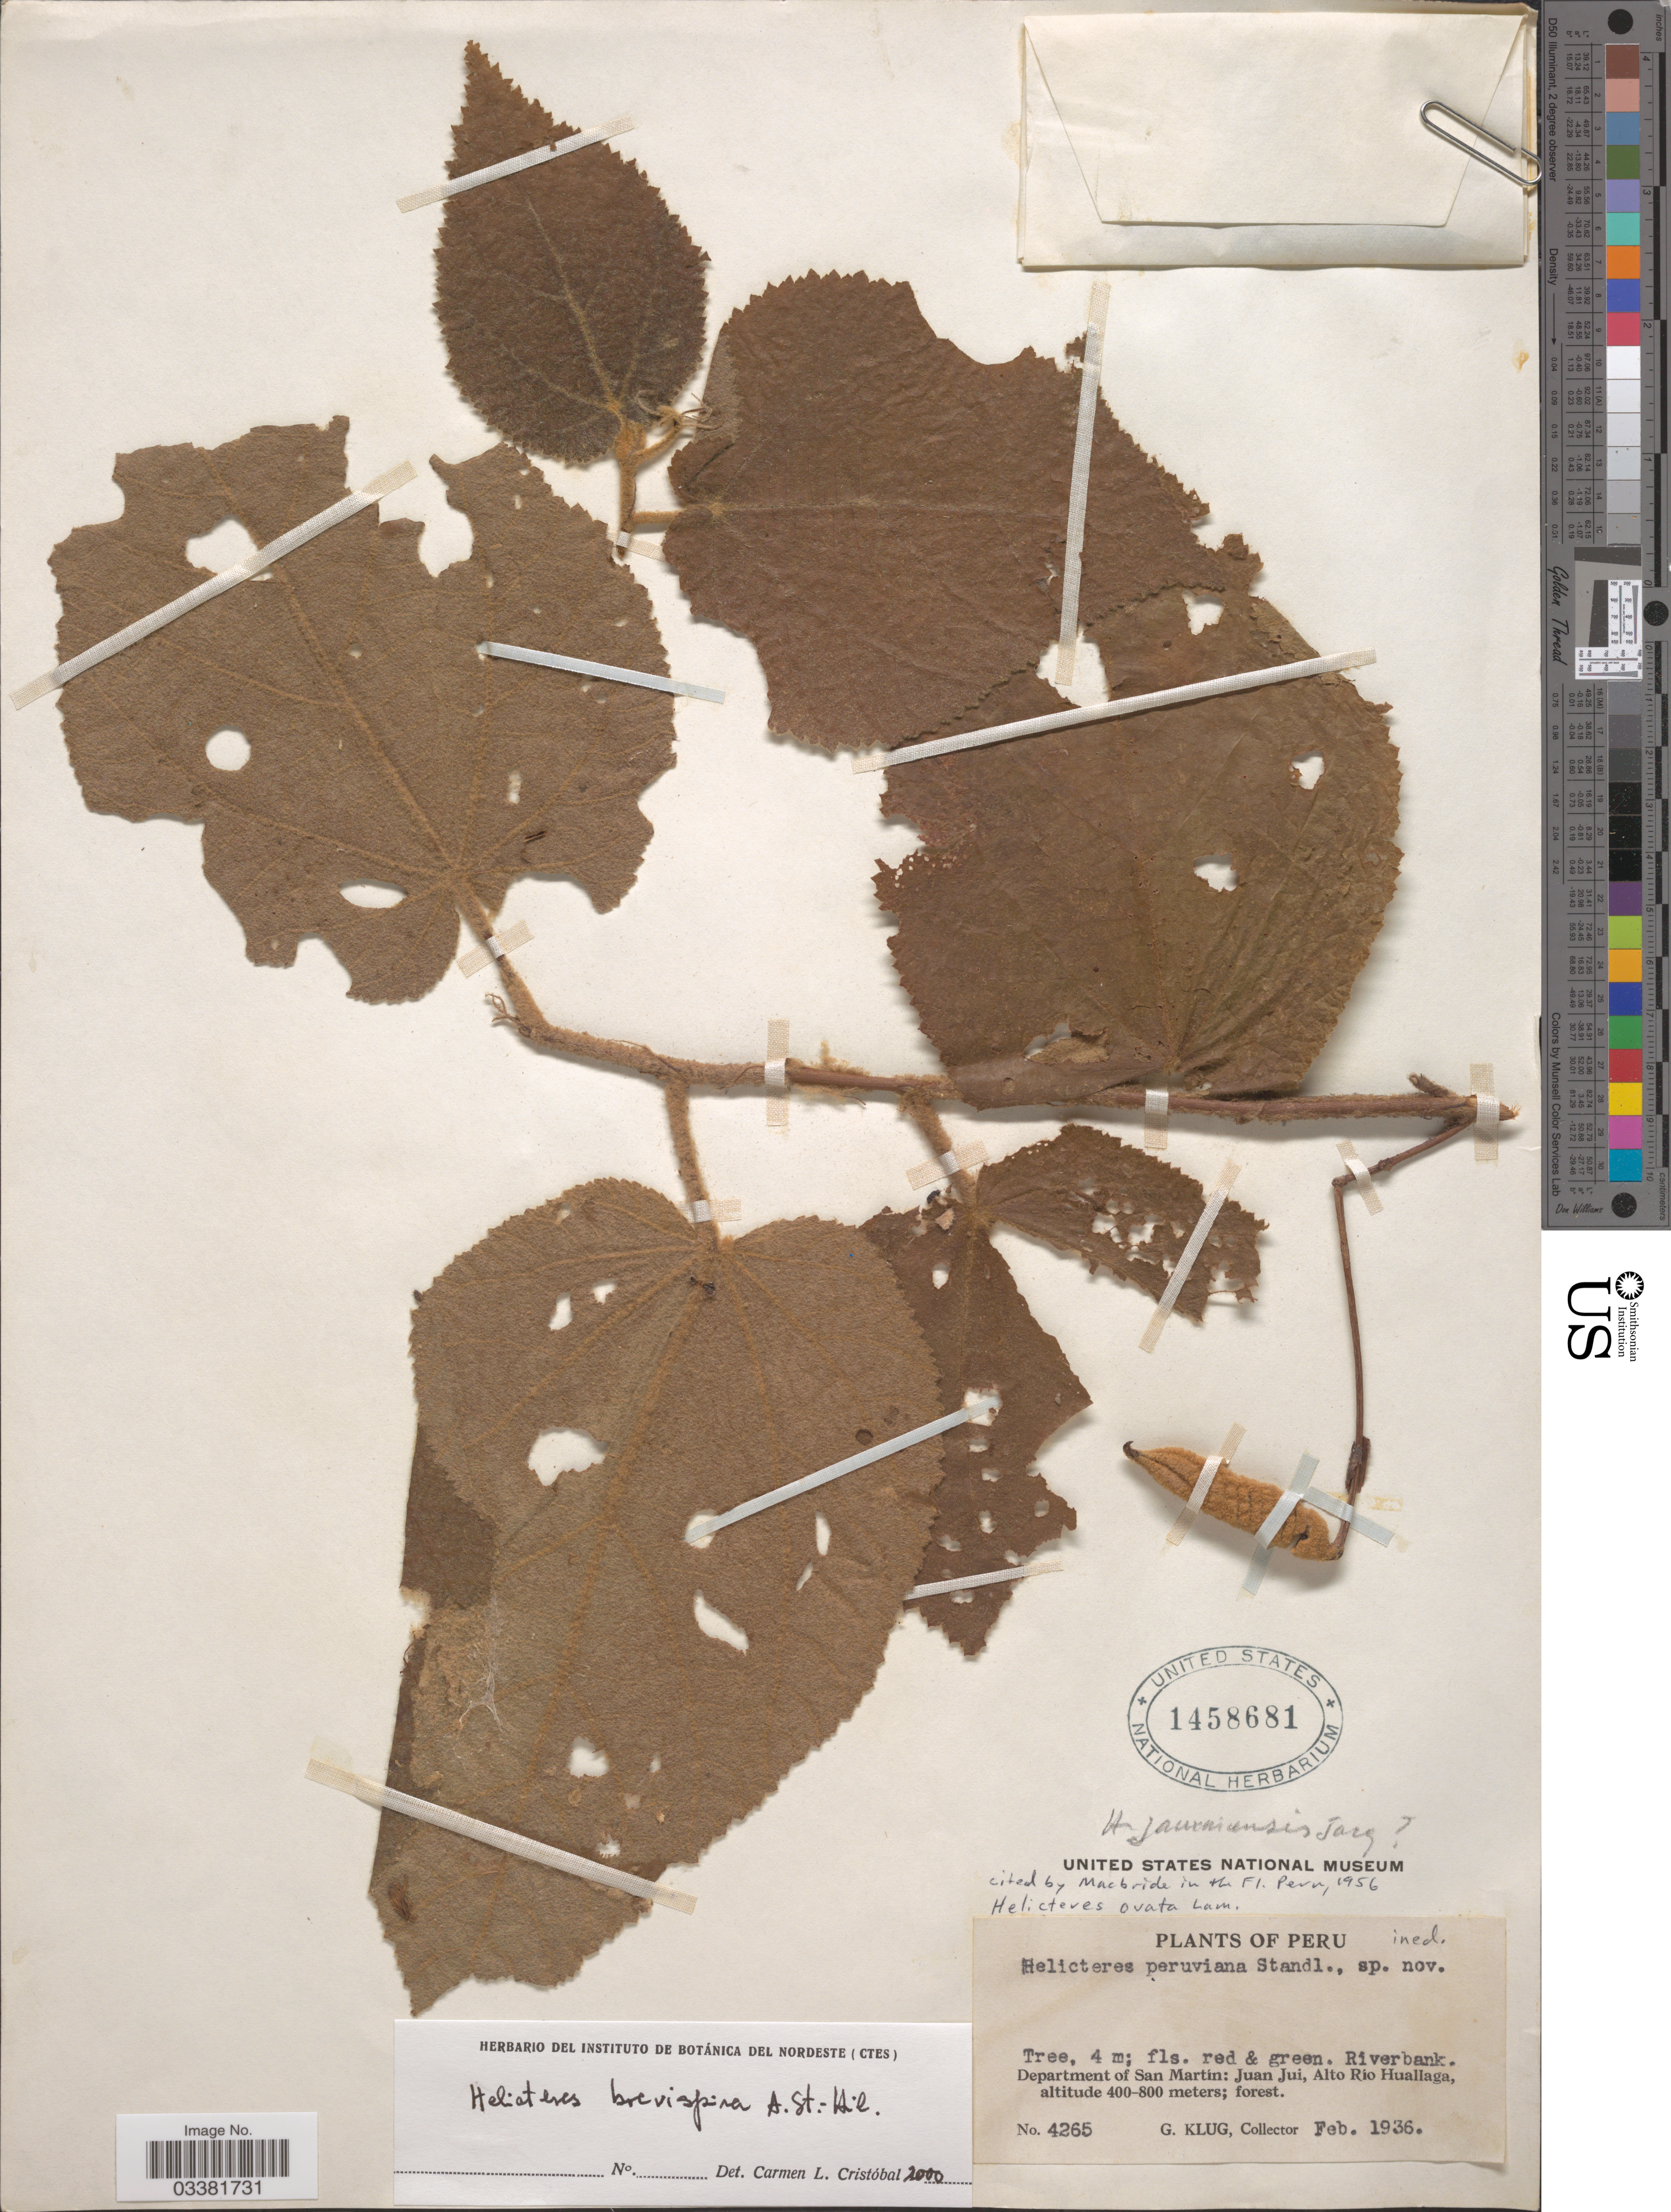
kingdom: Plantae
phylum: Tracheophyta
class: Magnoliopsida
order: Malvales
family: Malvaceae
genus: Helicteres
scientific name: Helicteres brevispira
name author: A. St.-Hil.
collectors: G. Klug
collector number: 4265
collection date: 1936-02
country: Peru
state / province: San Martín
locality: Riverbank. Department of San Martín: Juan Jui, Alto Río Huallaga.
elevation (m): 400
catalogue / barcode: US 1458681